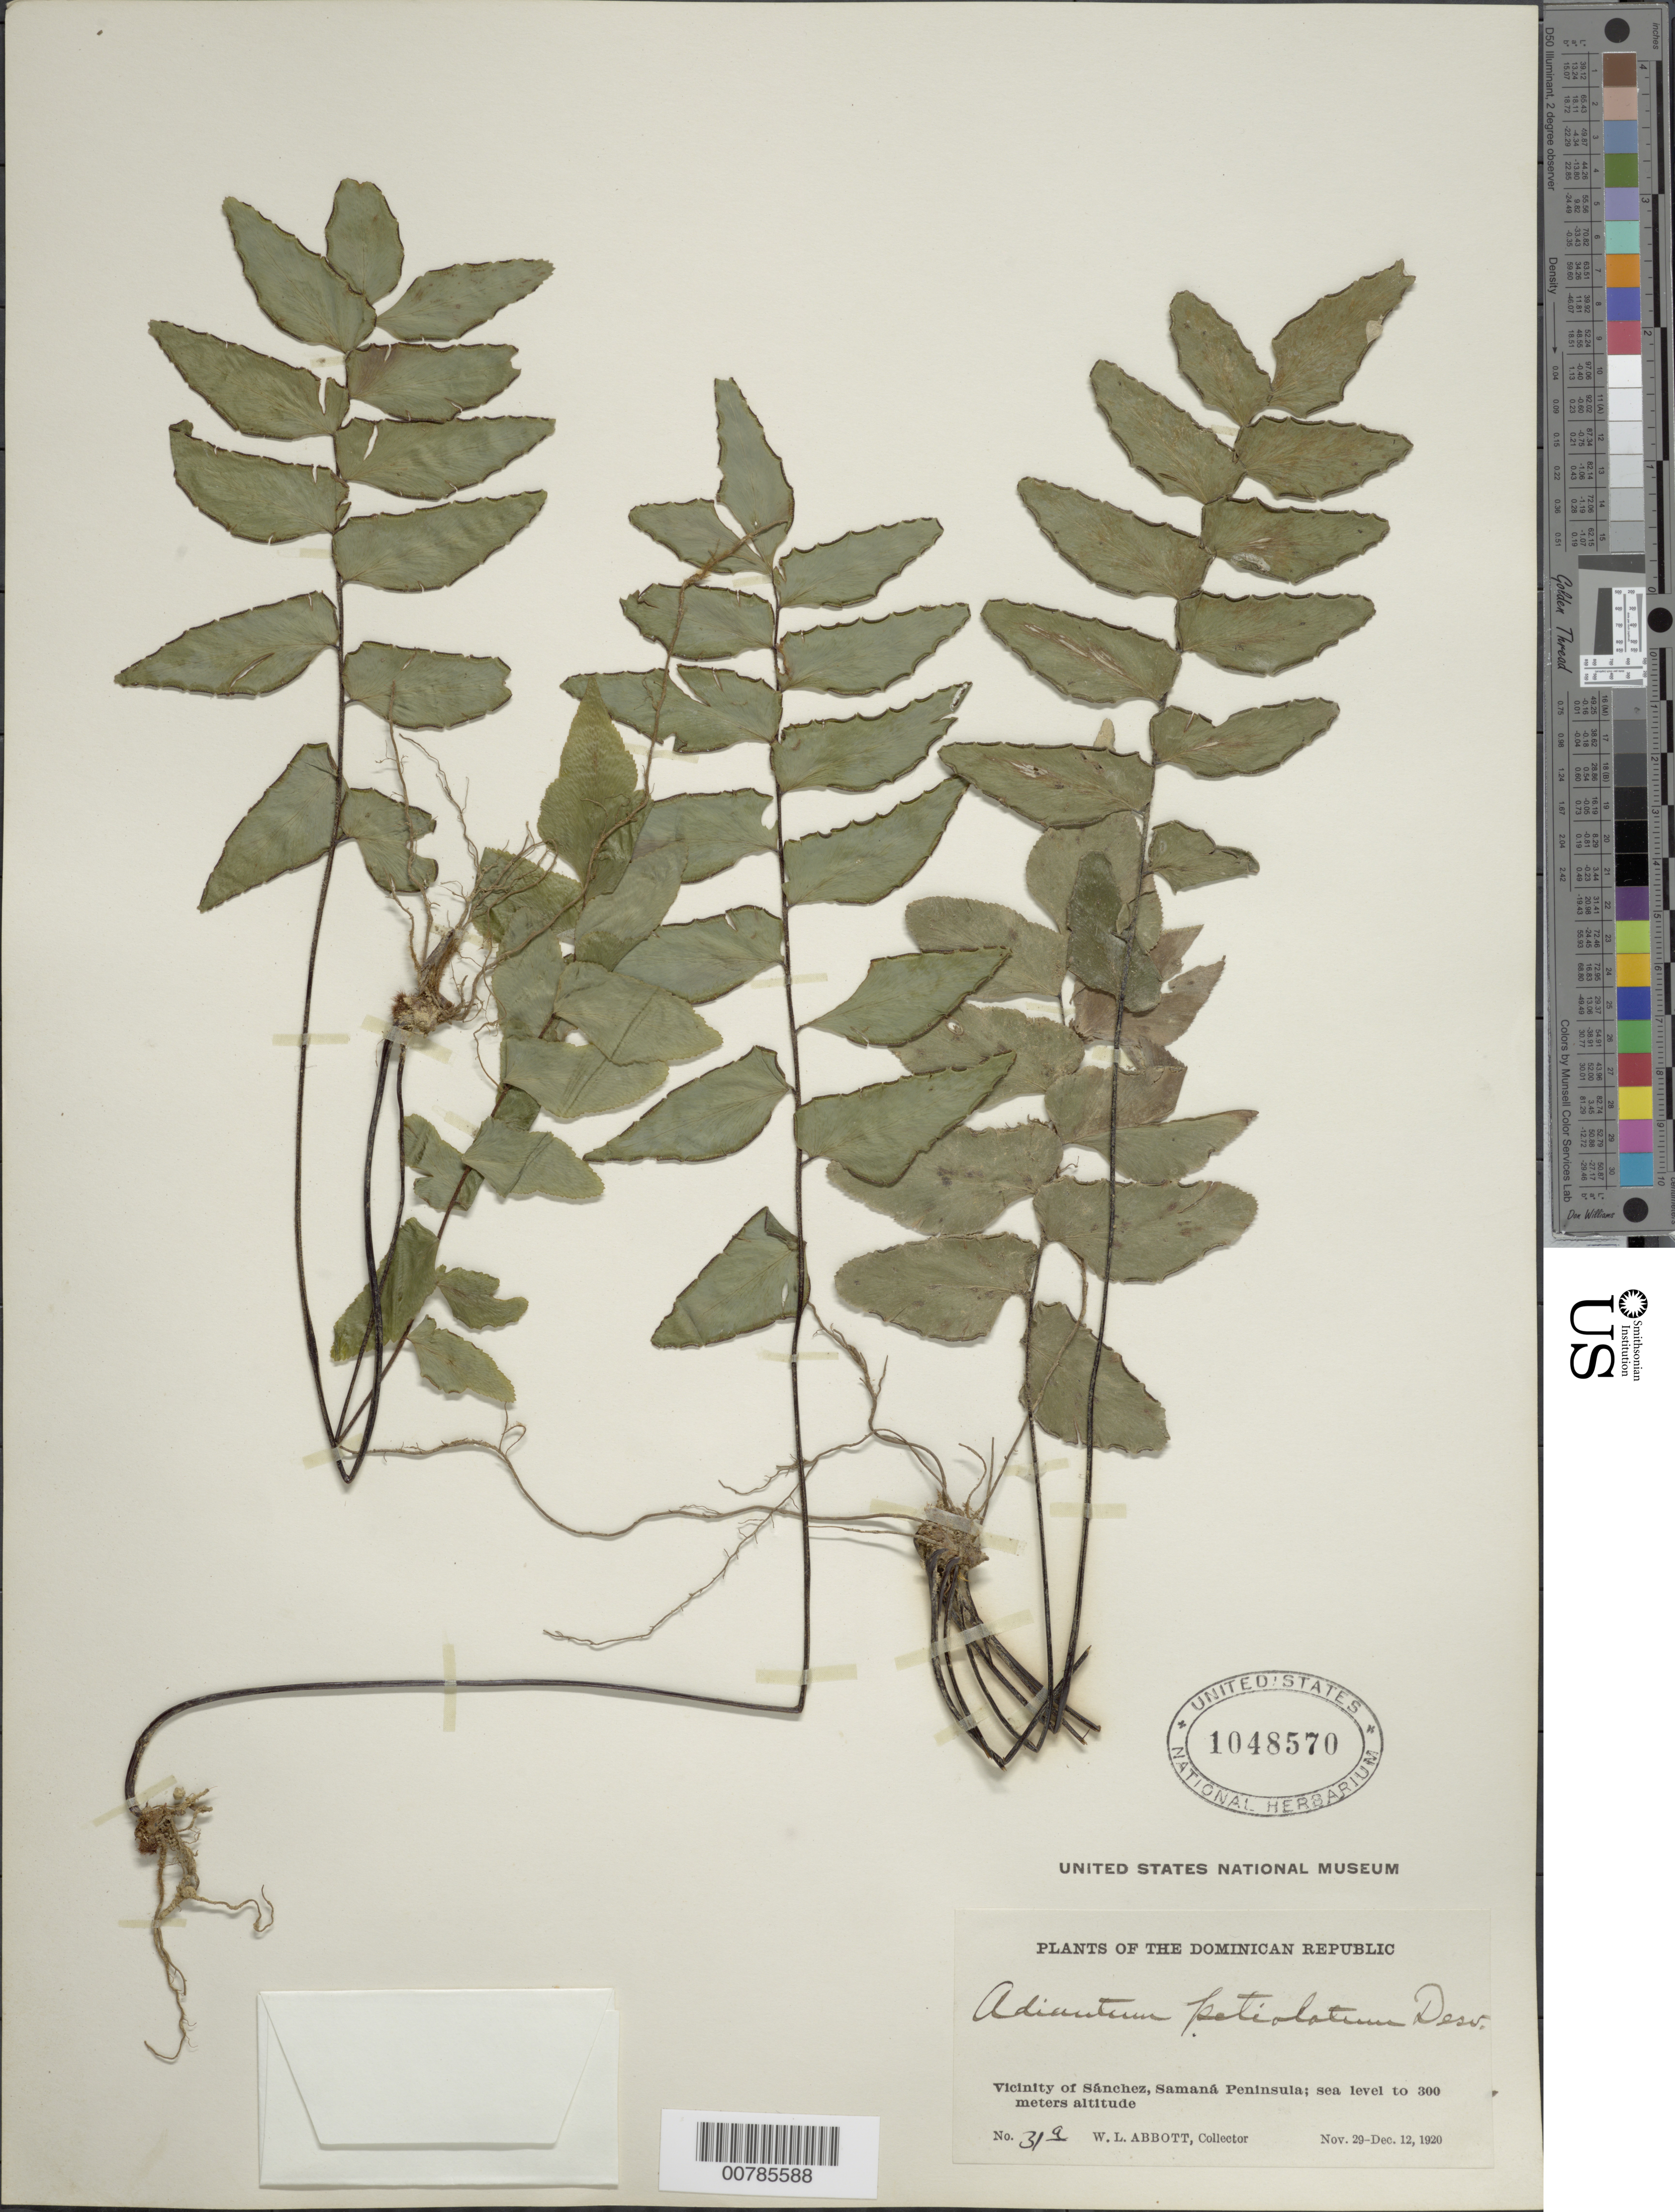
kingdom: Plantae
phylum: Tracheophyta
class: Polypodiopsida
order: Polypodiales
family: Pteridaceae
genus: Adiantum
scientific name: Adiantum petiolatum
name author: Desv.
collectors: W. L. Abbott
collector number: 31a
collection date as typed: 29 Dec 1920 12 Dec 1920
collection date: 1920-12-12/1920-12-29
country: Dominican Republic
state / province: Samana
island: Hispaniola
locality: Samaná, Samaná Peninsula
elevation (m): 0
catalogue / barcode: US 1048570